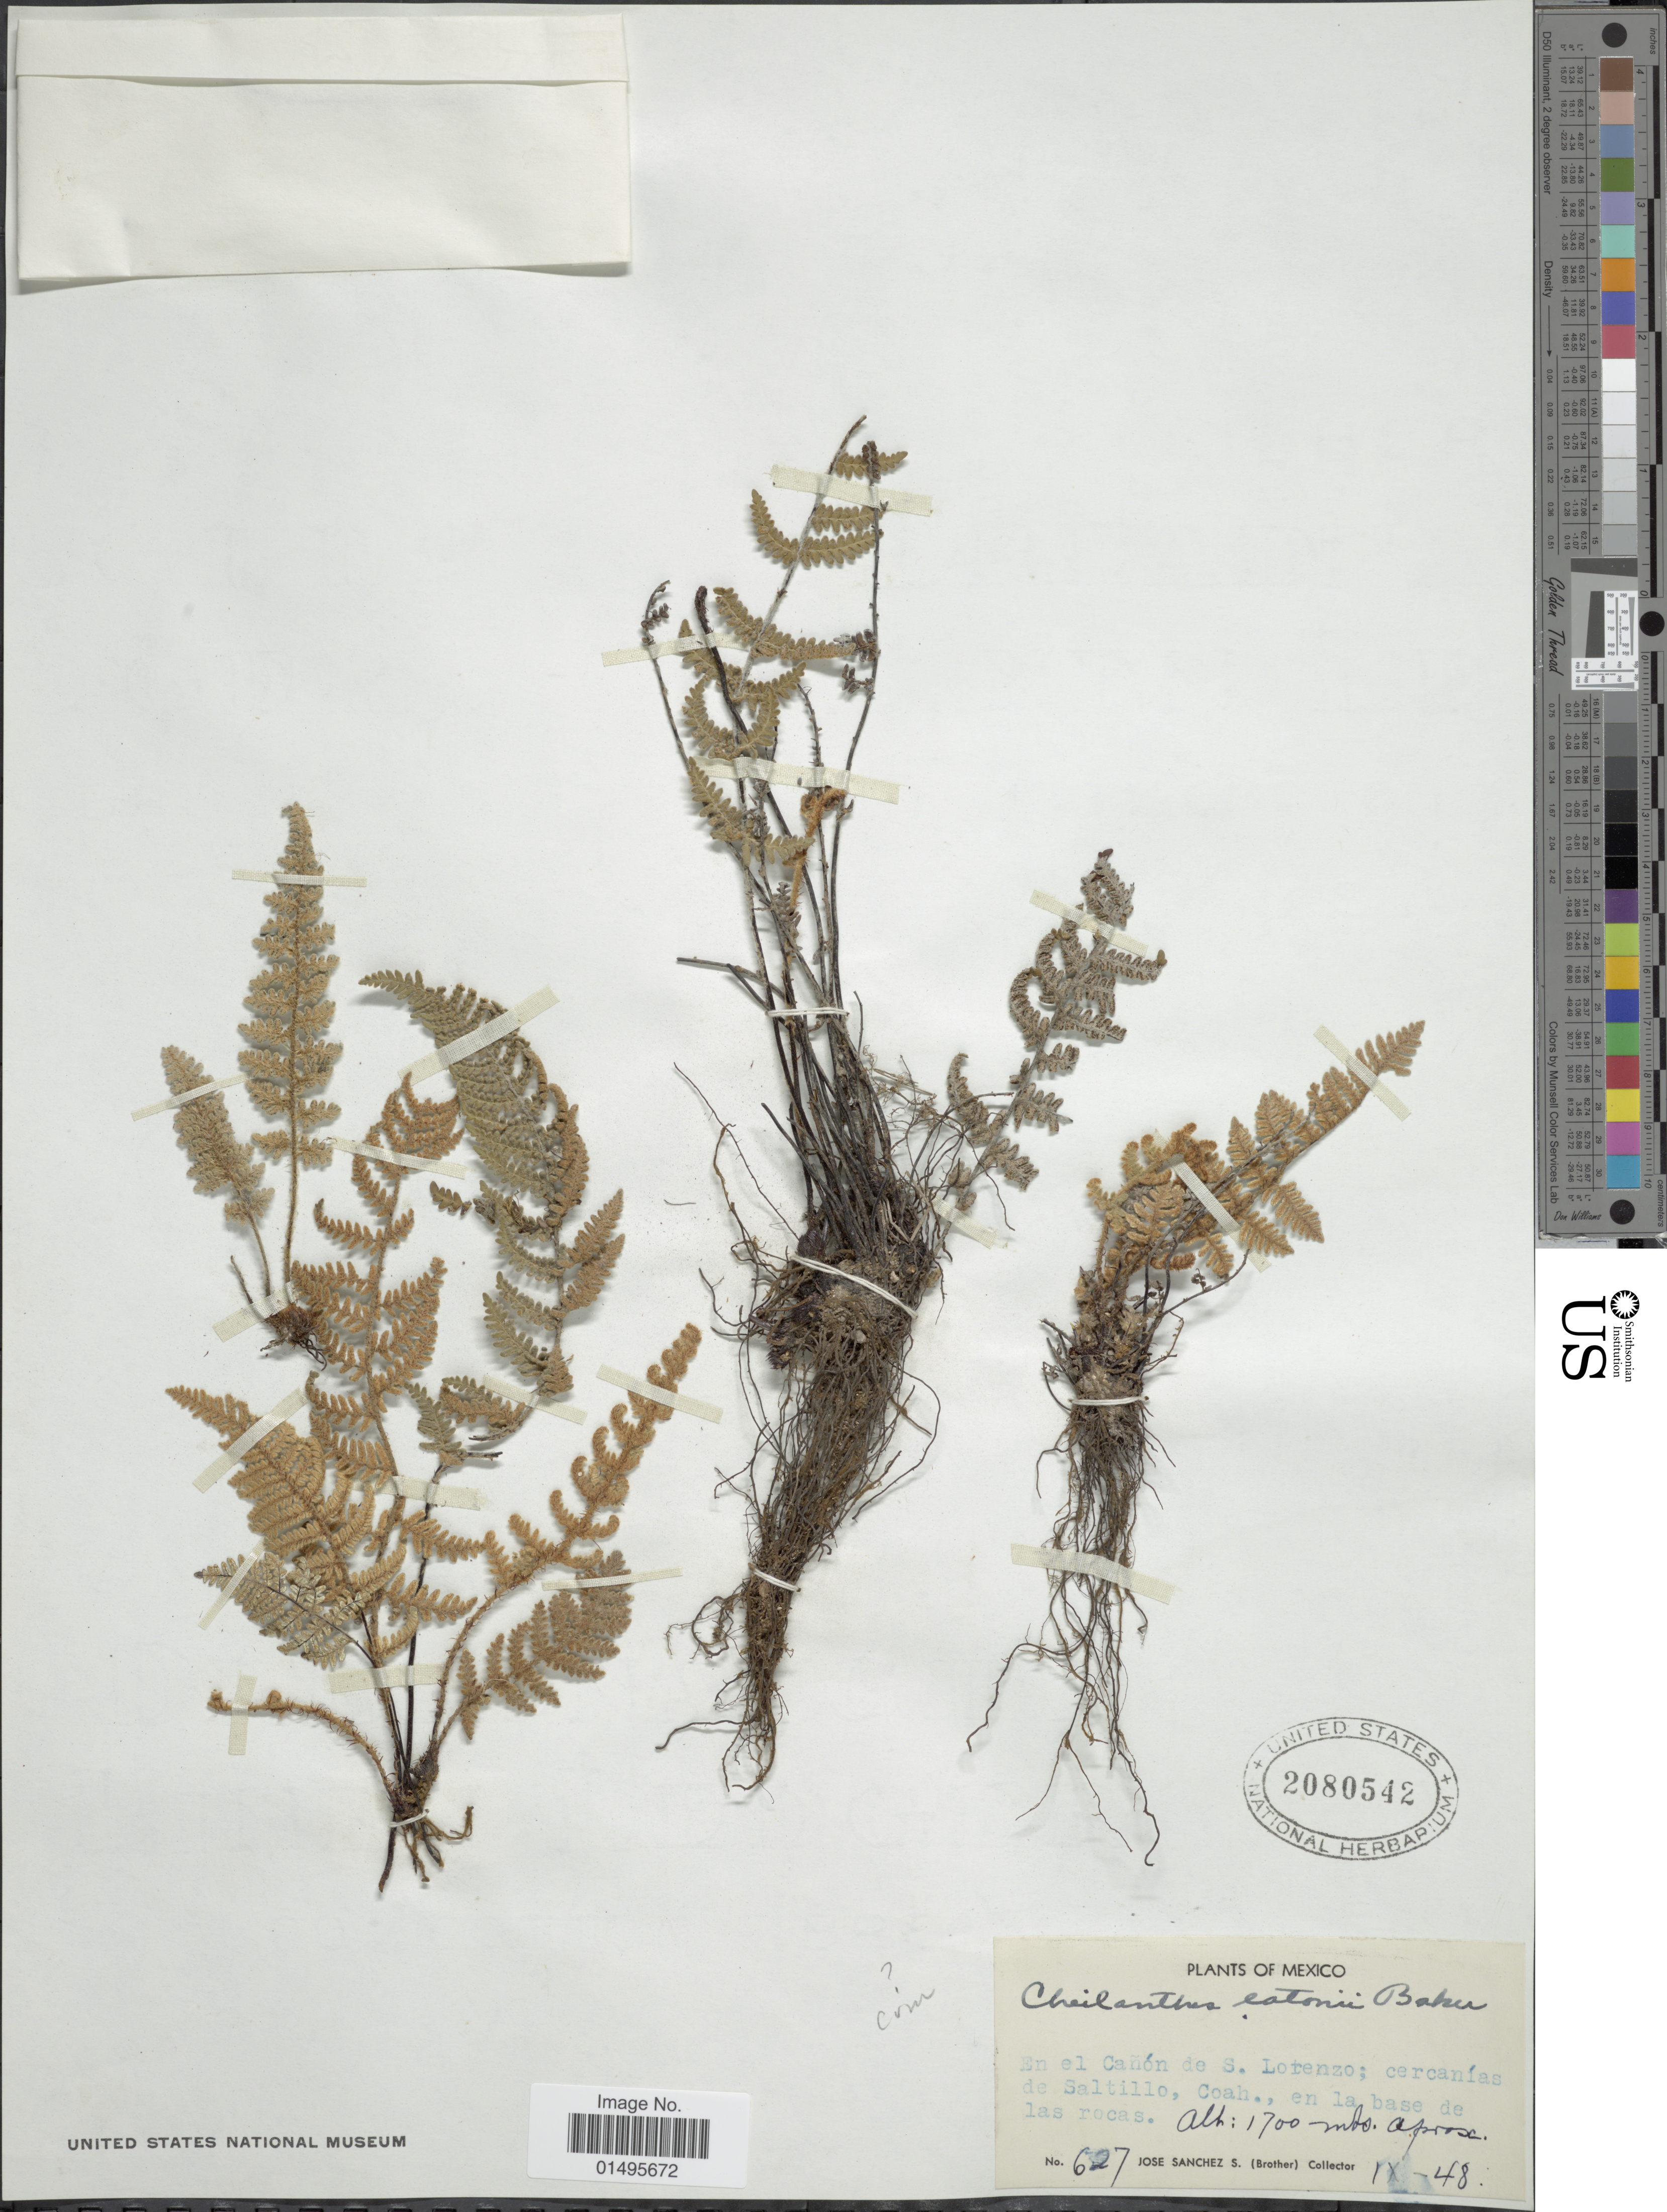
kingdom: Plantae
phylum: Tracheophyta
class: Polypodiopsida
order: Polypodiales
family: Pteridaceae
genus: Notholaena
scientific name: Notholaena aschenborniana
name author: Klotzsch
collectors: J. Sanchez S.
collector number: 627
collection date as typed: Transcribed d/m/y: /9/48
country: Mexico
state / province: Coahuila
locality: En el Canon de S. Lorenzo; cercanias de Saltillo, Coah., en la basre de las rocas.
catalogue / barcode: US 2080542